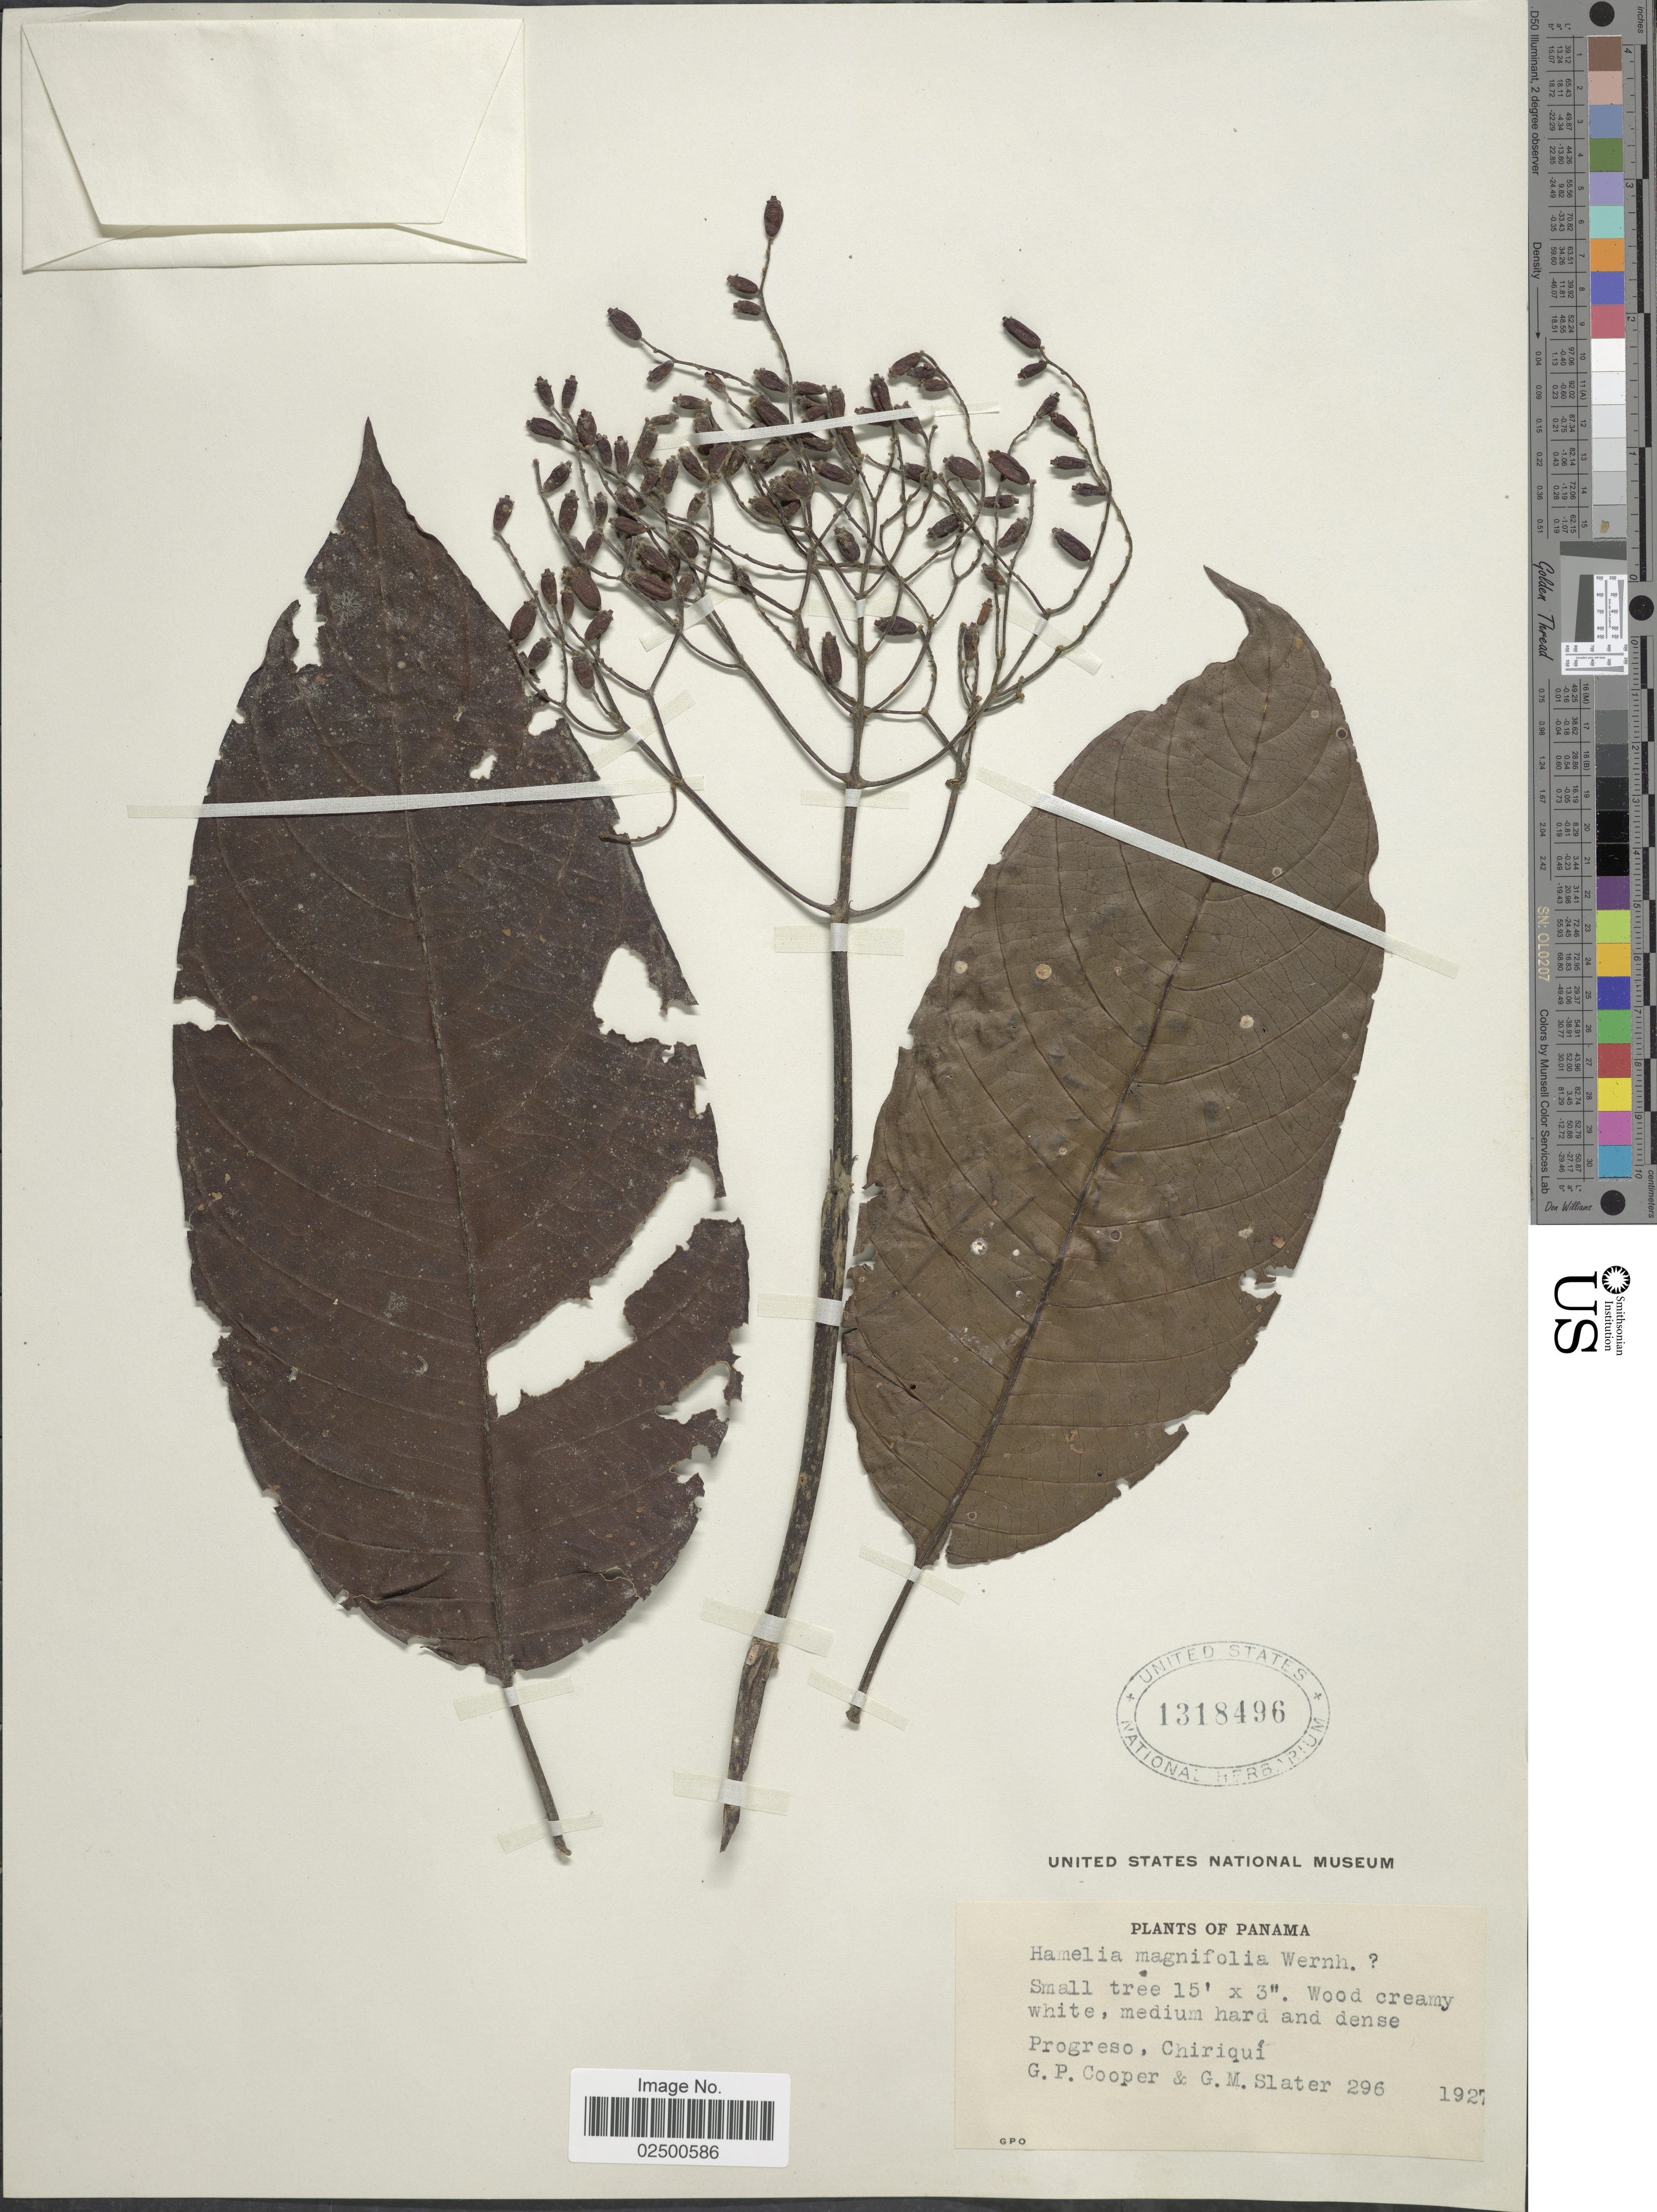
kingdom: Plantae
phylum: Tracheophyta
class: Magnoliopsida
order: Gentianales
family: Rubiaceae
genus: Hamelia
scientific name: Hamelia magnifolia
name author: Wernham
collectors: G. Cooper & G. Slater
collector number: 296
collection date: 1927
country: Panama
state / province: Chiriqui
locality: Progreso.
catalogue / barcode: US 1318496